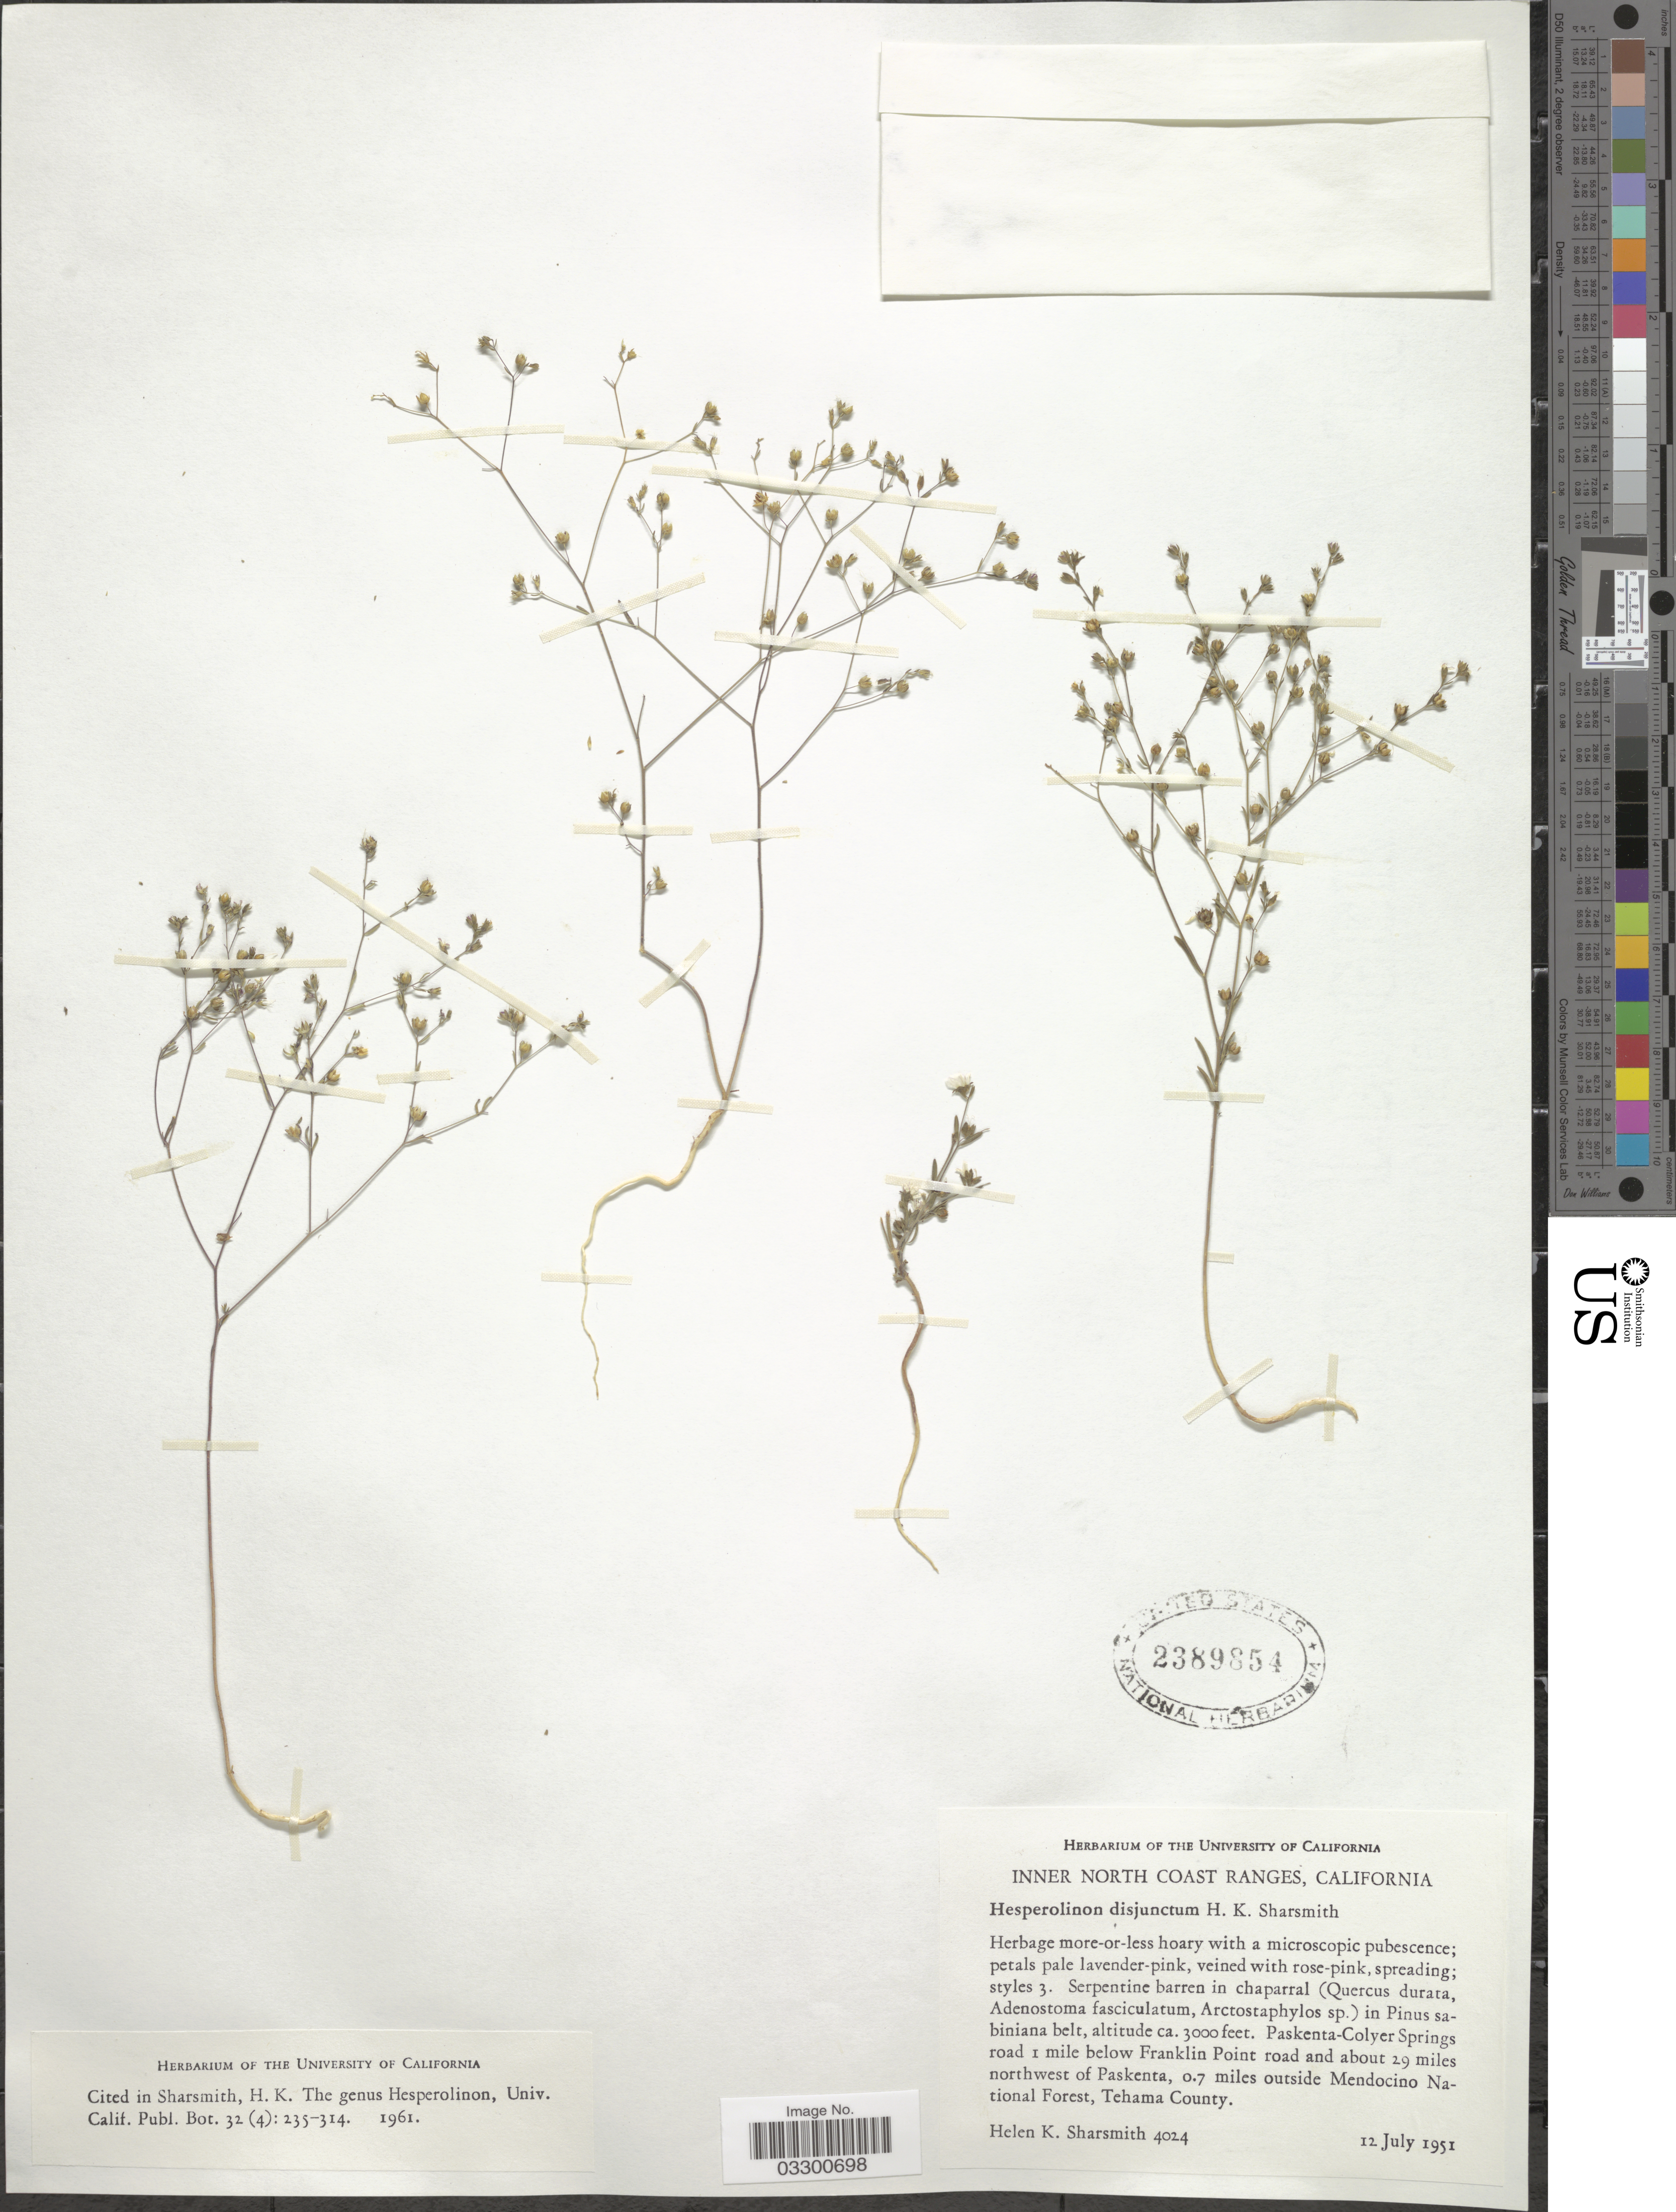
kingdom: Plantae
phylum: Tracheophyta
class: Magnoliopsida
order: Malpighiales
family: Linaceae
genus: Linum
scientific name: Linum disjunctum (H. Sharsm.) comb. nov. ined.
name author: (H. Sharsm.)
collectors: H. Sharsmith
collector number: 4024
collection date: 1951-07-12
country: United States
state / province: California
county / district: Tehama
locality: Inner North Coast Ranges. Paskenta-Colyer Springs road 1 mile below Franklin Point road and about 29 miles northwest of Paskenta, 0.7 miles outside Mendocino National Forest, Tehama County.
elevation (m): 914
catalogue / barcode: US 2389854